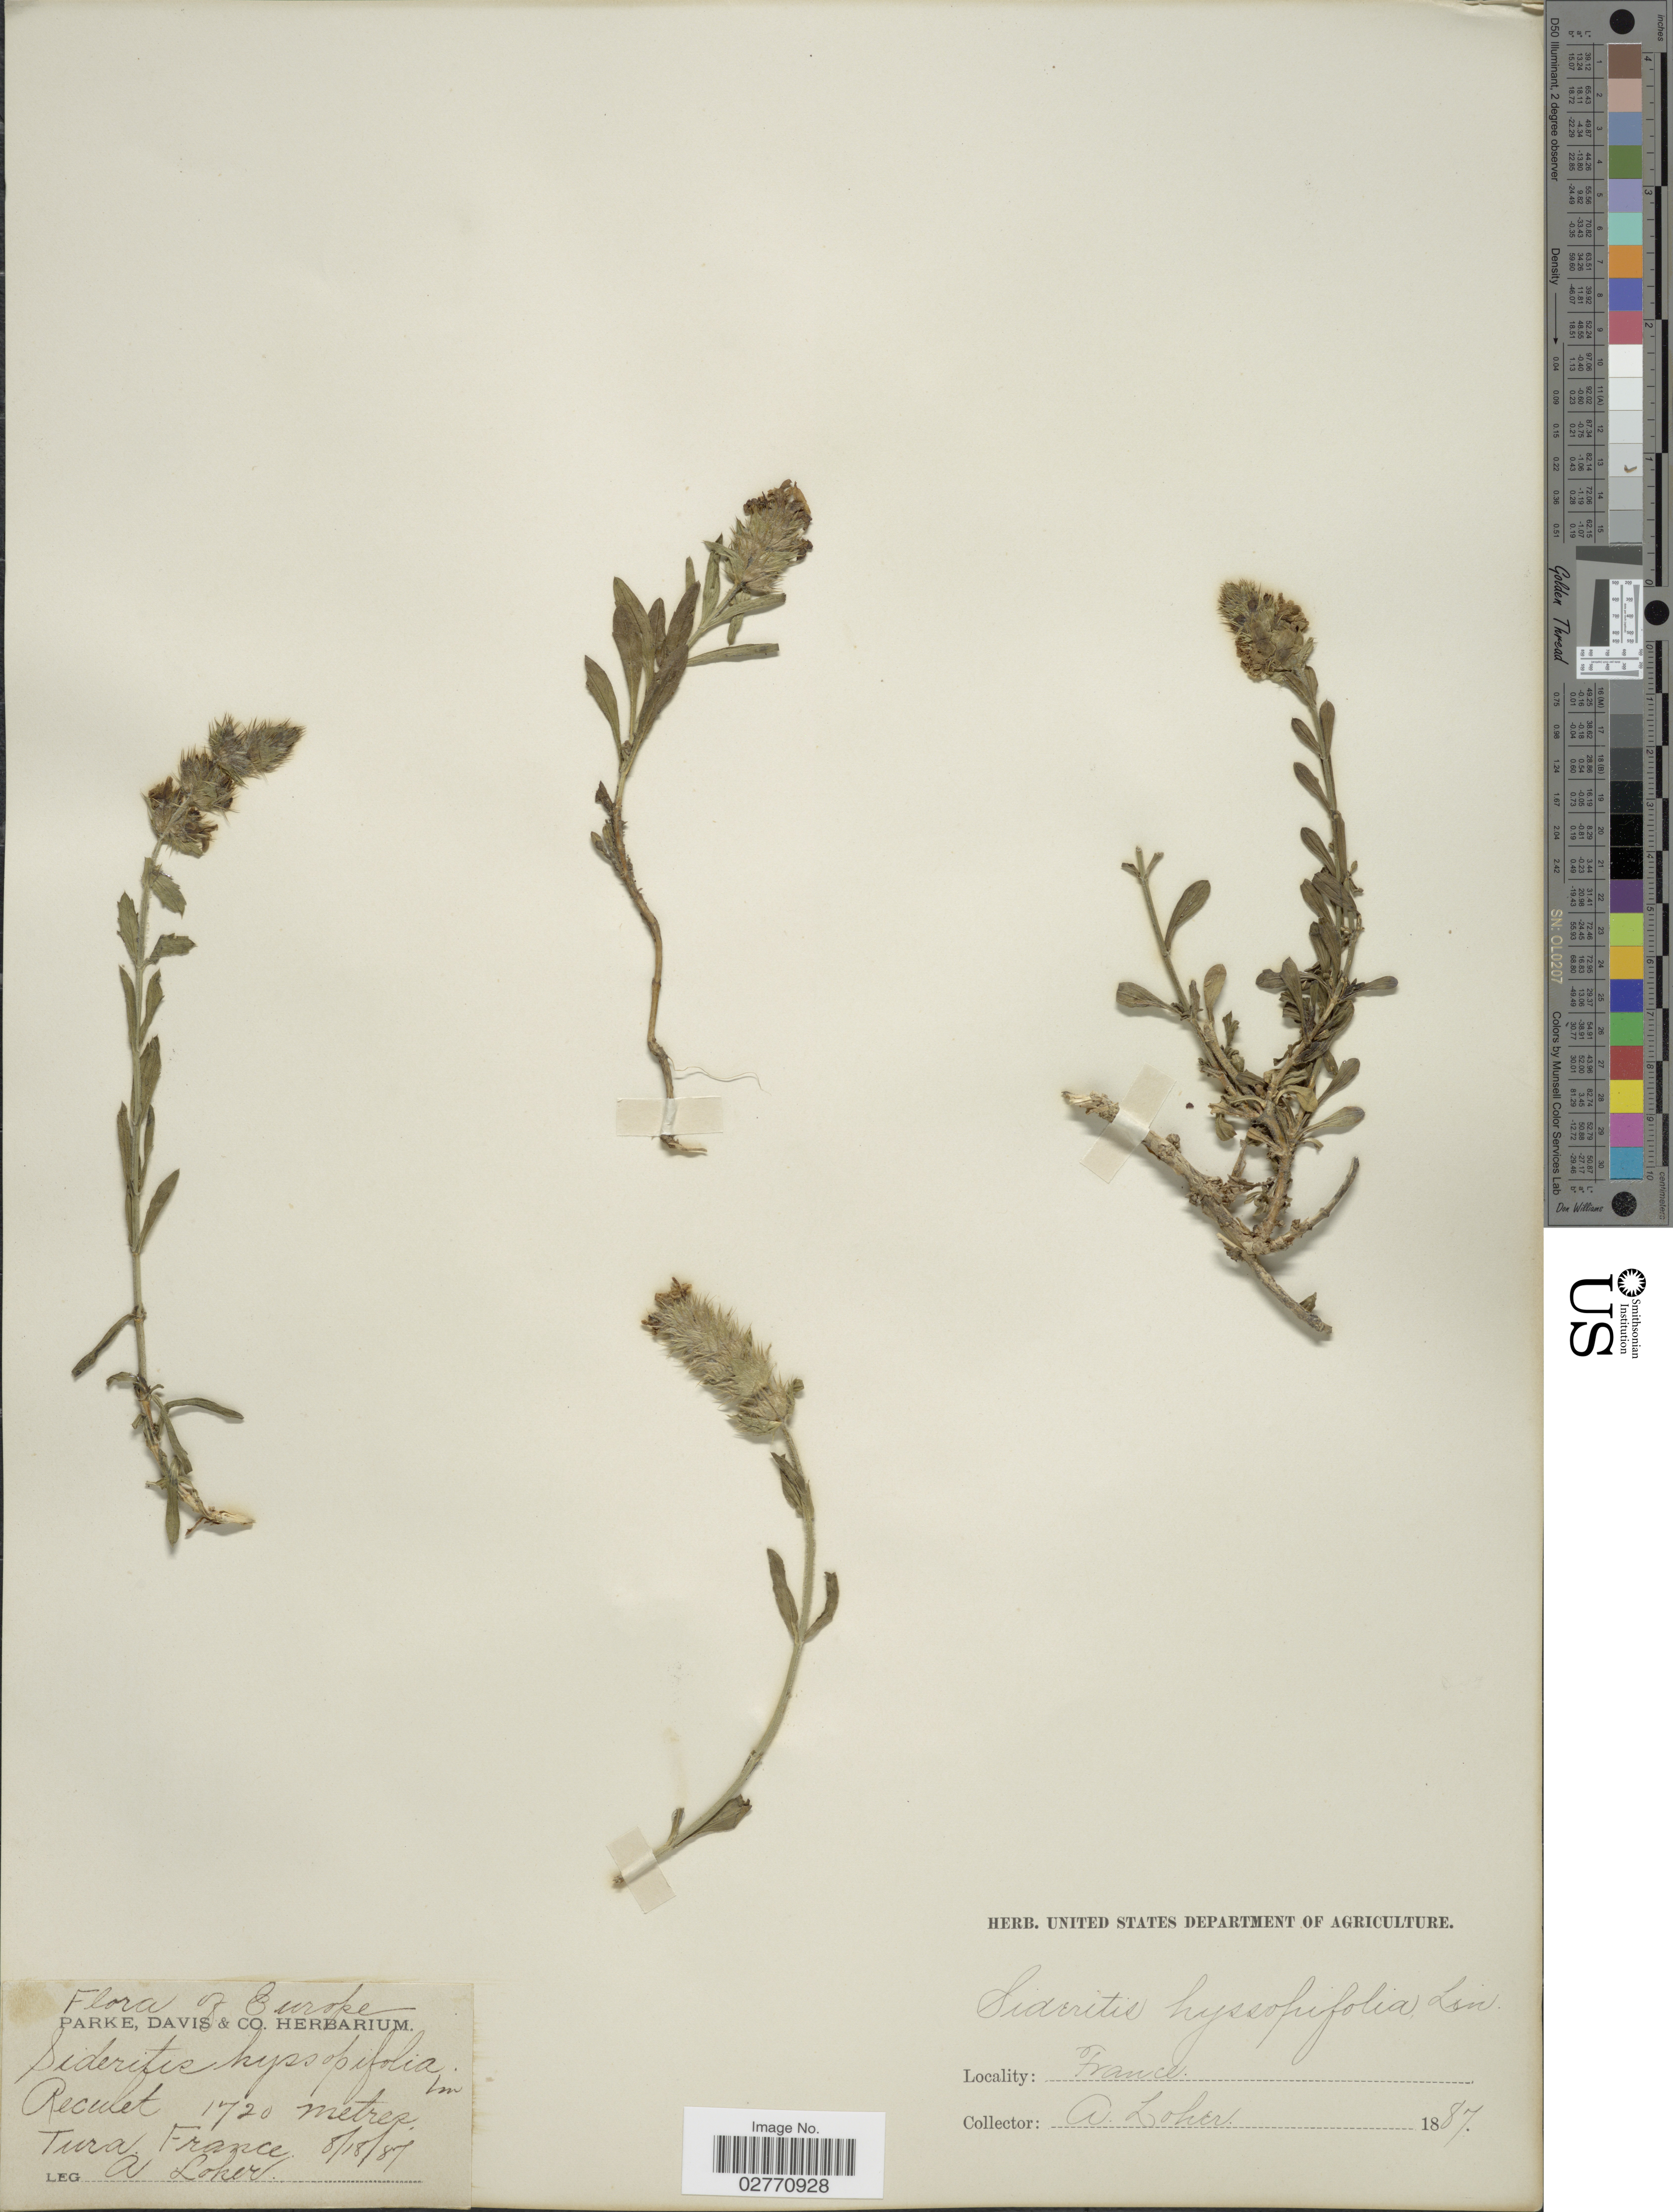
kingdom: Plantae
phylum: Tracheophyta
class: Magnoliopsida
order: Lamiales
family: Lamiaceae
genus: Sideritis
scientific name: Sideritis hyssopifolia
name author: L.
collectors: A. Loher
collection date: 1887-08-18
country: France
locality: Tura France.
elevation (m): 1720